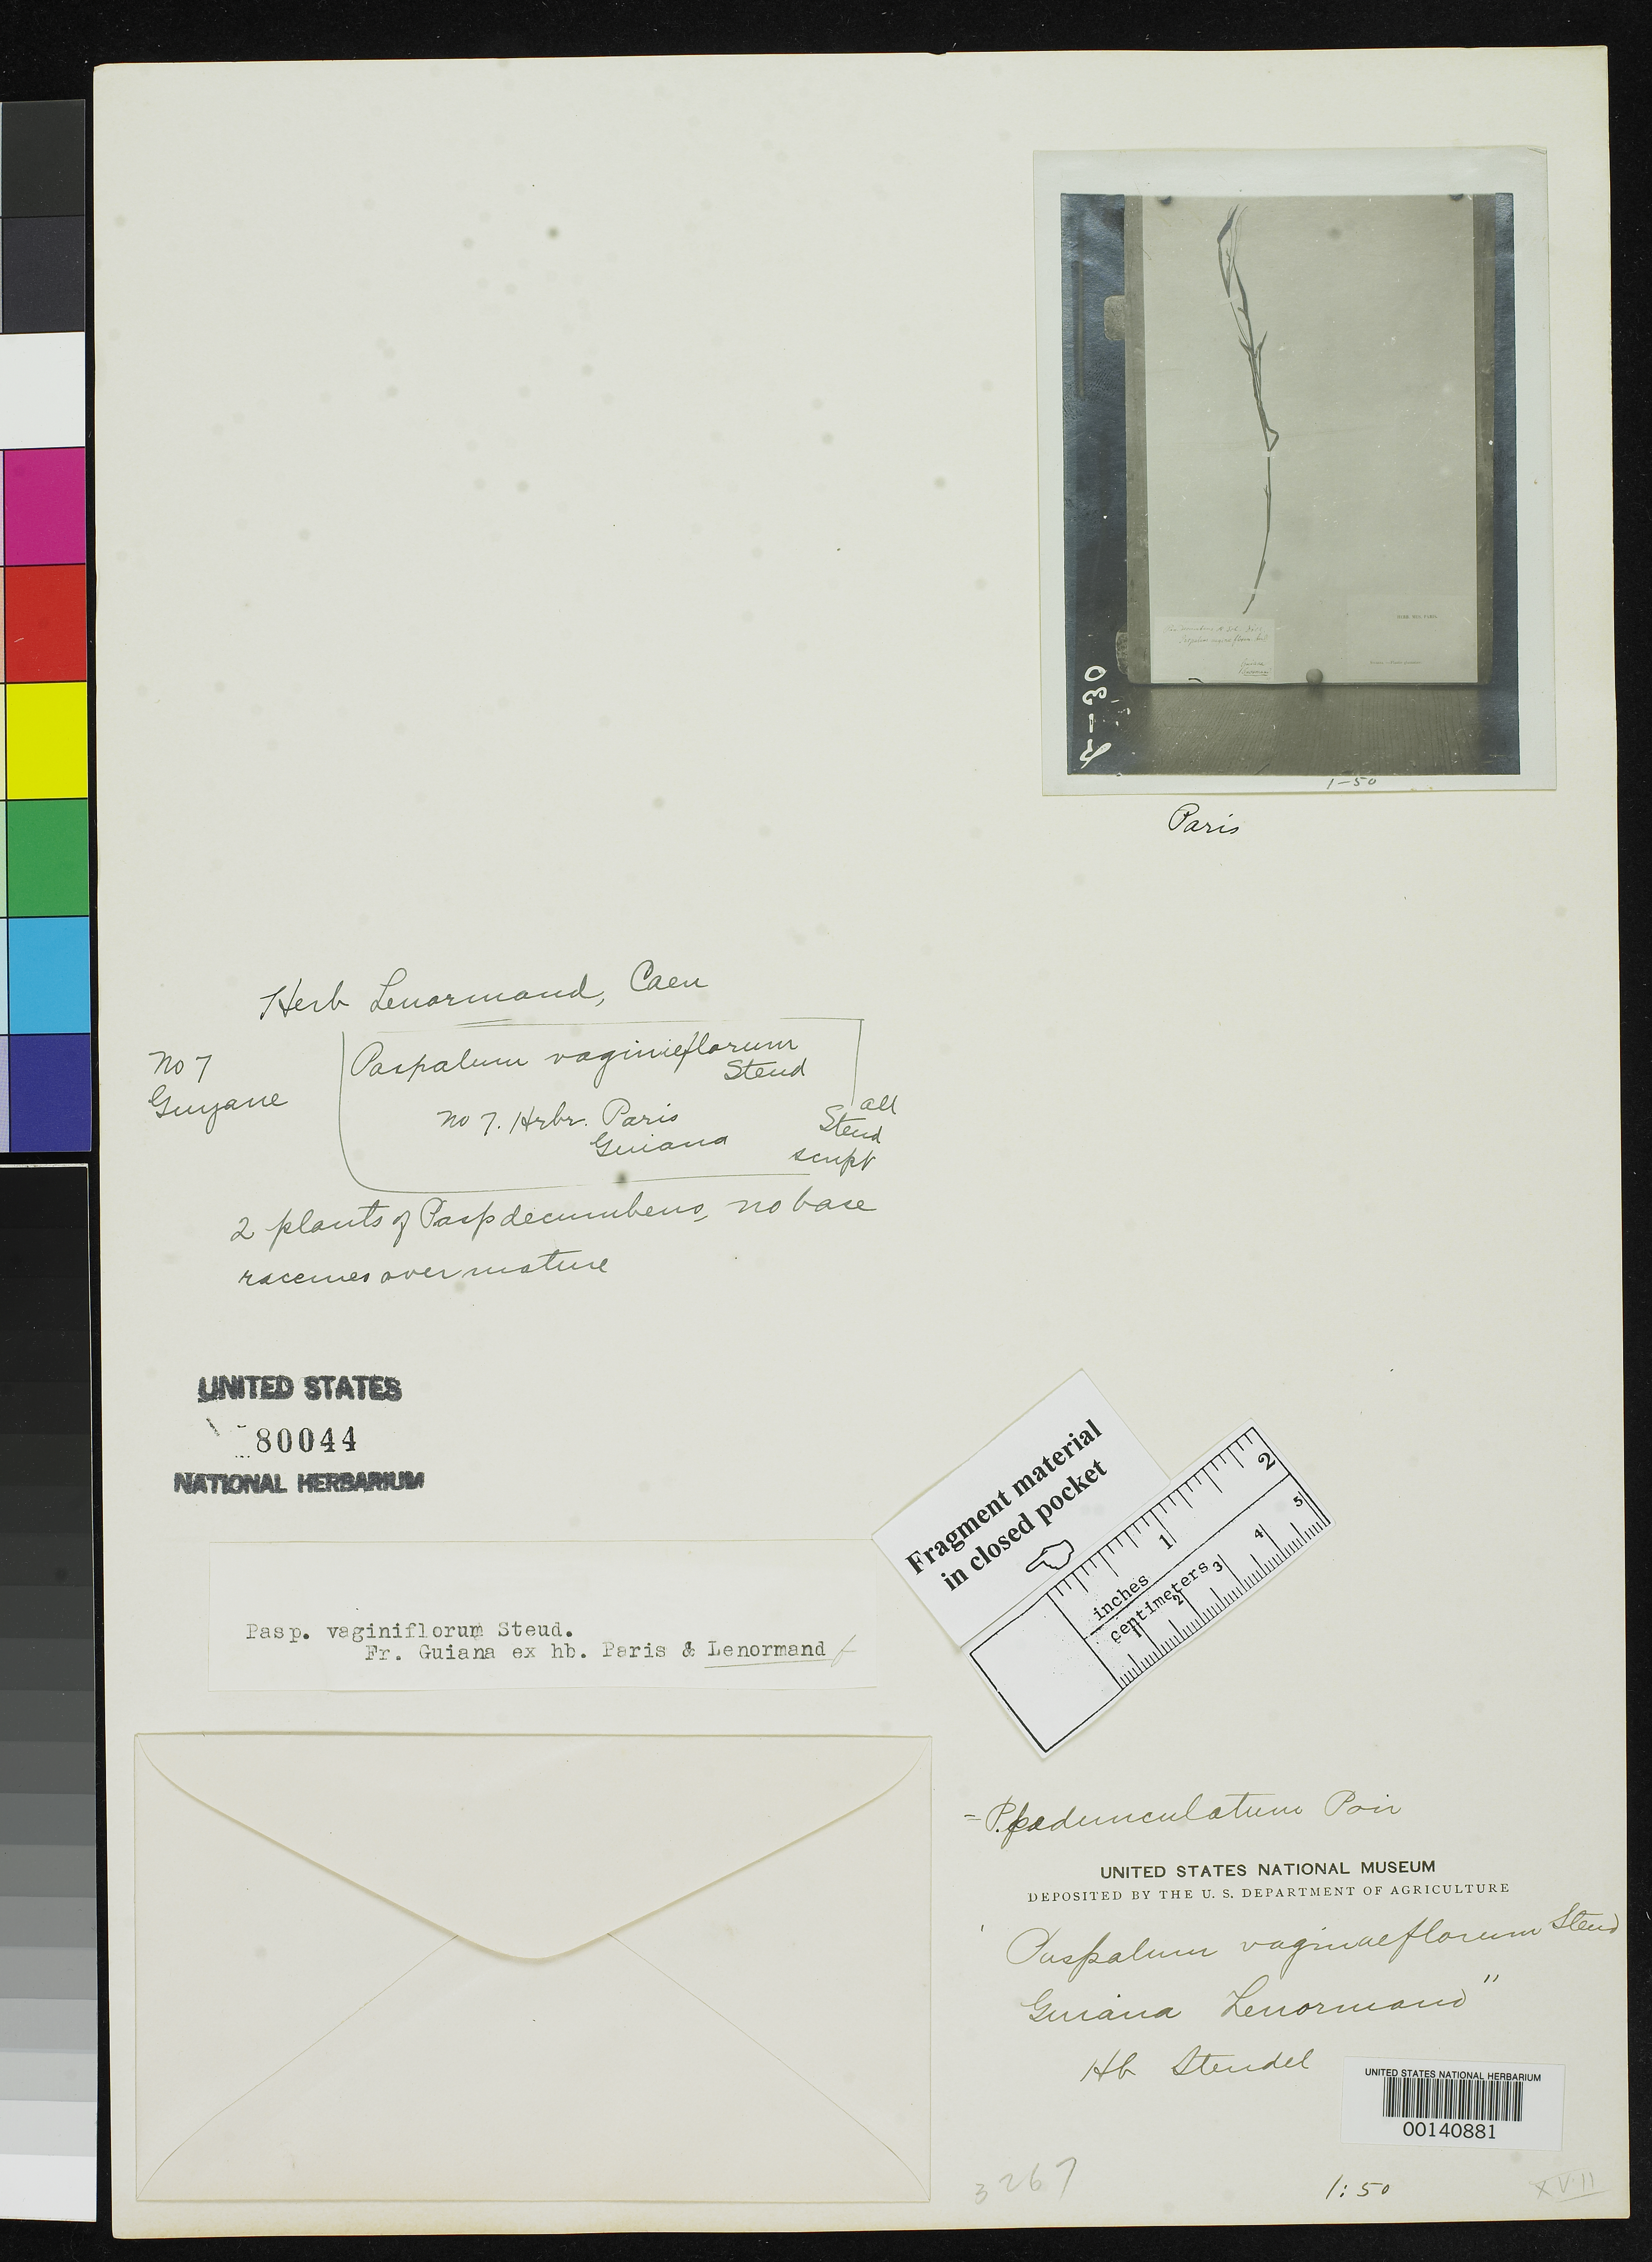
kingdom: Plantae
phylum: Tracheophyta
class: Liliopsida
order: Poales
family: Poaceae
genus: Paspalum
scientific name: Paspalum vaginiflorum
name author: Steud.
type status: Type Fragment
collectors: S. Lenormand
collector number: Guyana No. 7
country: French Guiana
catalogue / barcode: US 80044